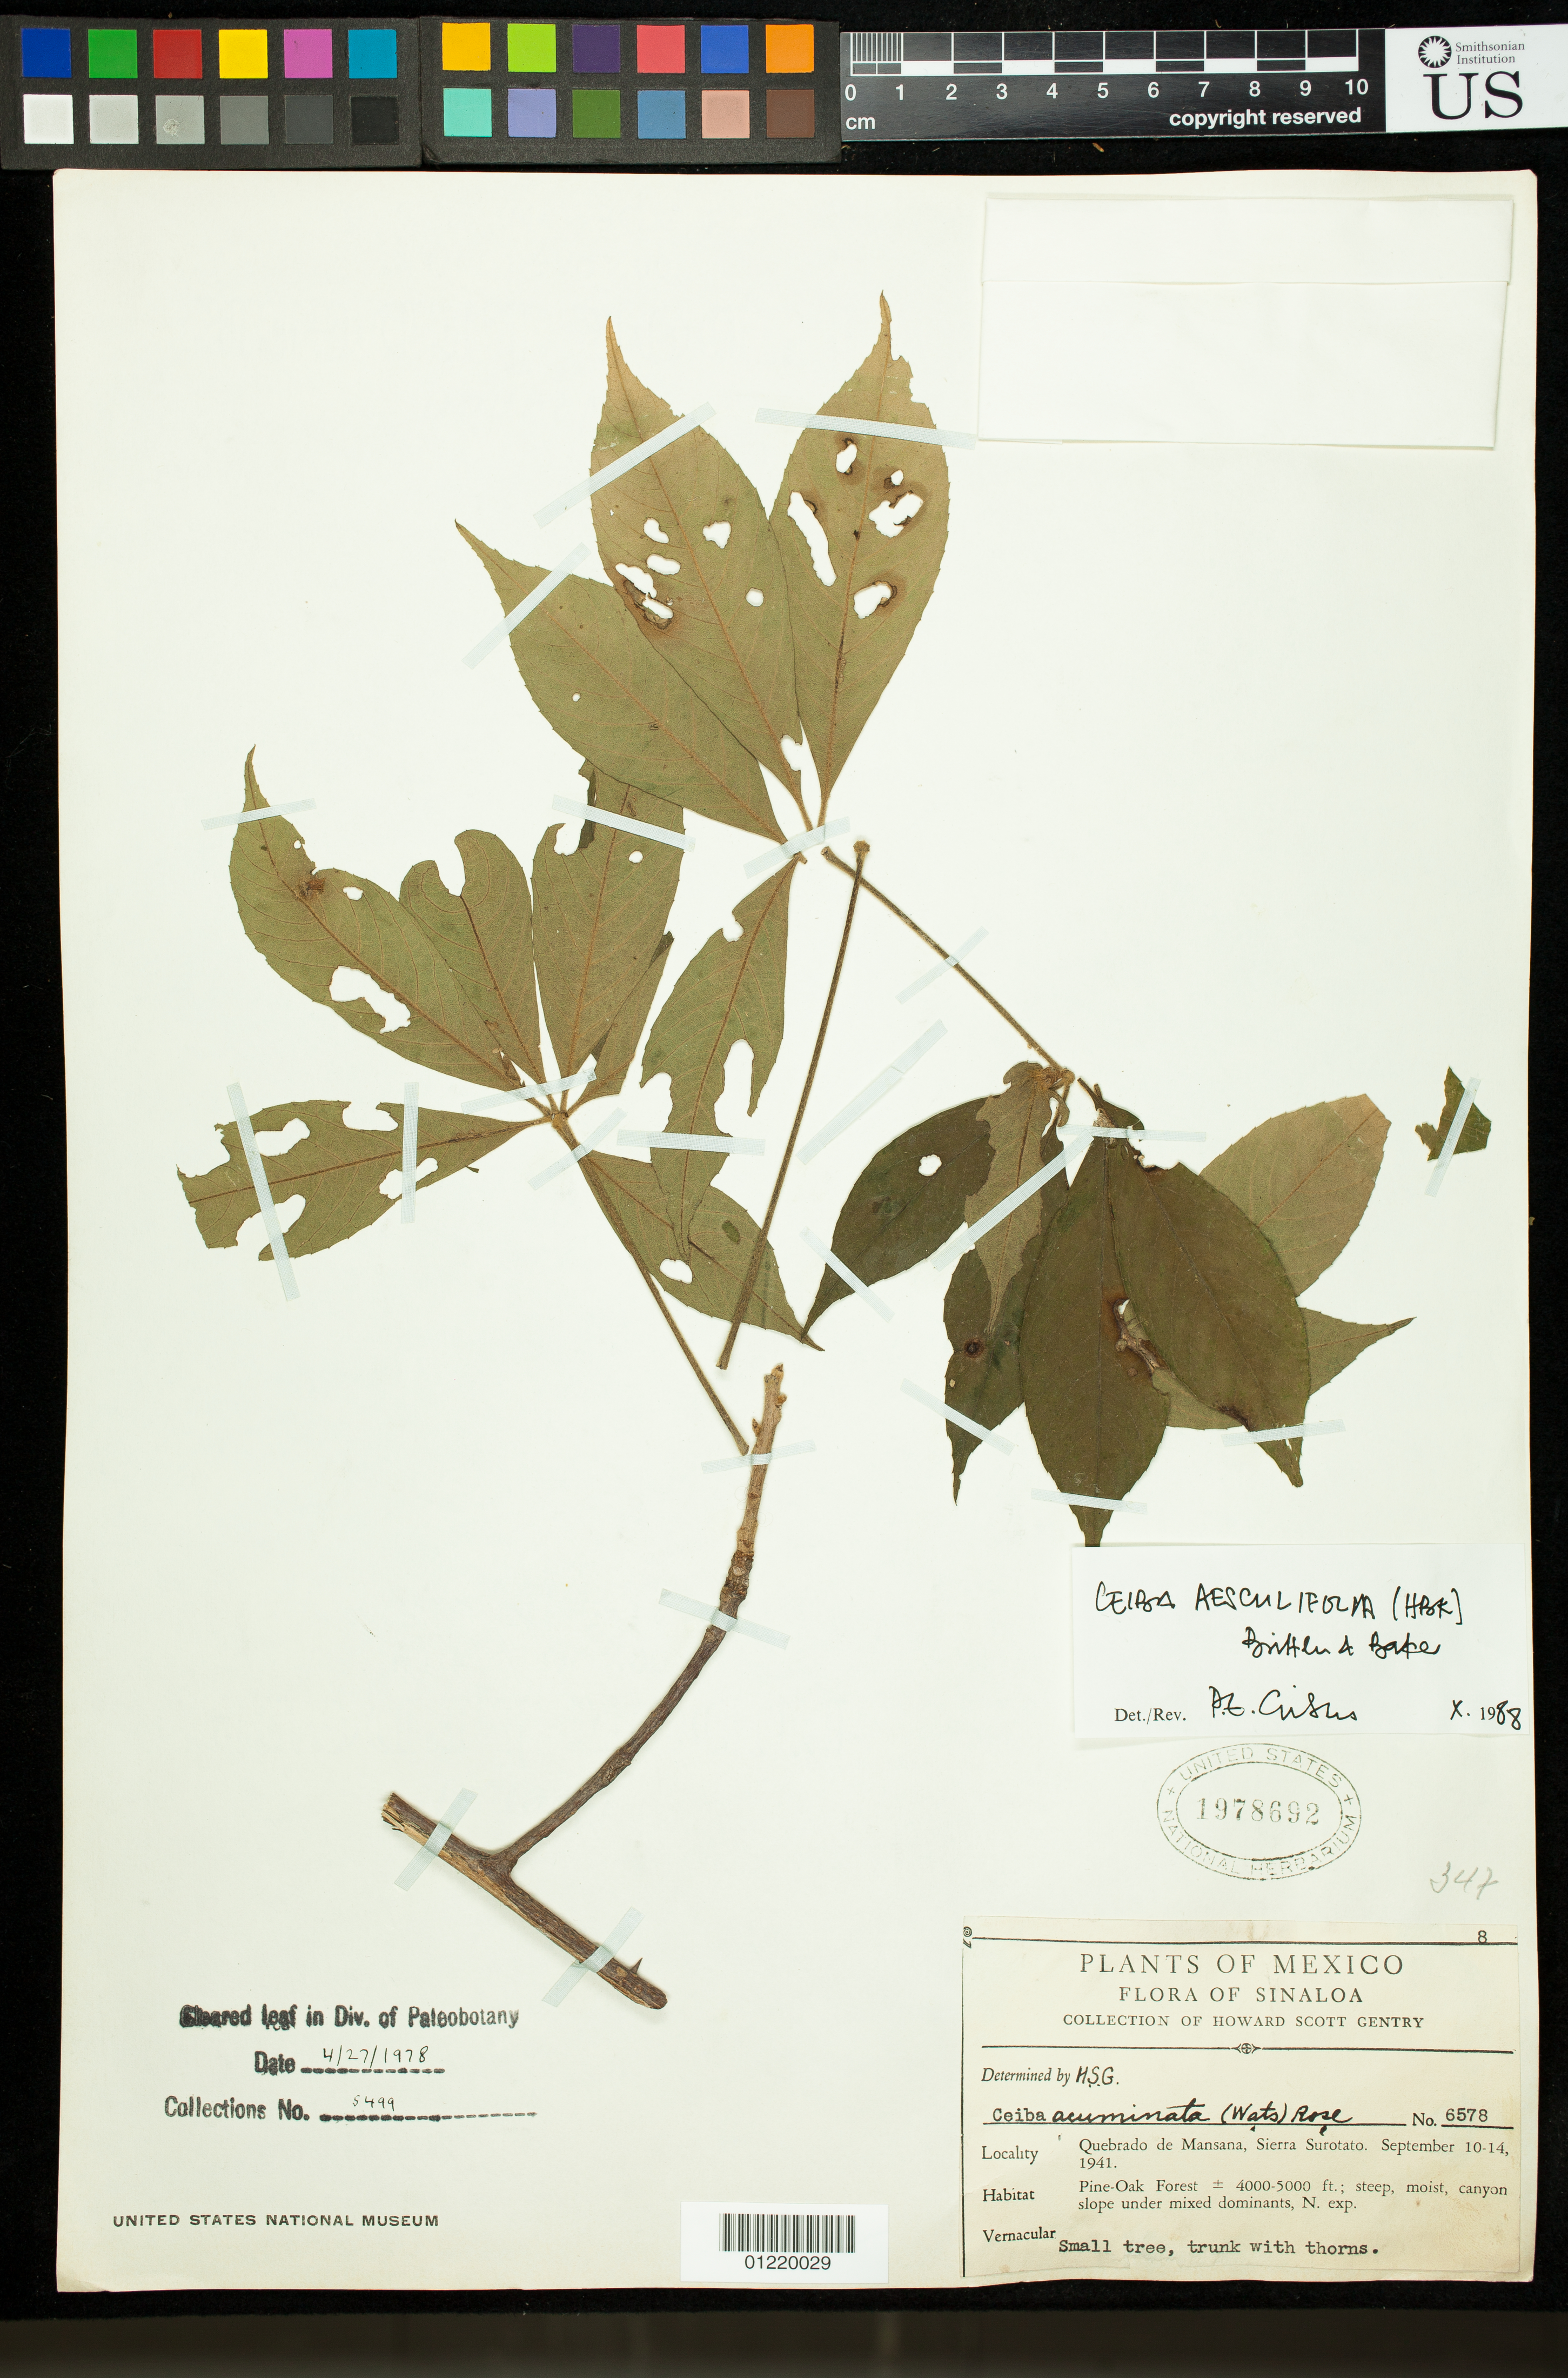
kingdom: Plantae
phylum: Tracheophyta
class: Magnoliopsida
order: Malvales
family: Malvaceae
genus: Ceiba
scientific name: Ceiba aesculifolia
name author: (Kunth) Britten & Baker f.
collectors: H. S. Gentry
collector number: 6578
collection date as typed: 1941-09-10/1941-09-14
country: Mexico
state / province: Sinaloa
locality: Sinaloa: Quebrado de Mansana, Sierra Surotato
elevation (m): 1219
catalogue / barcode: US 1978692